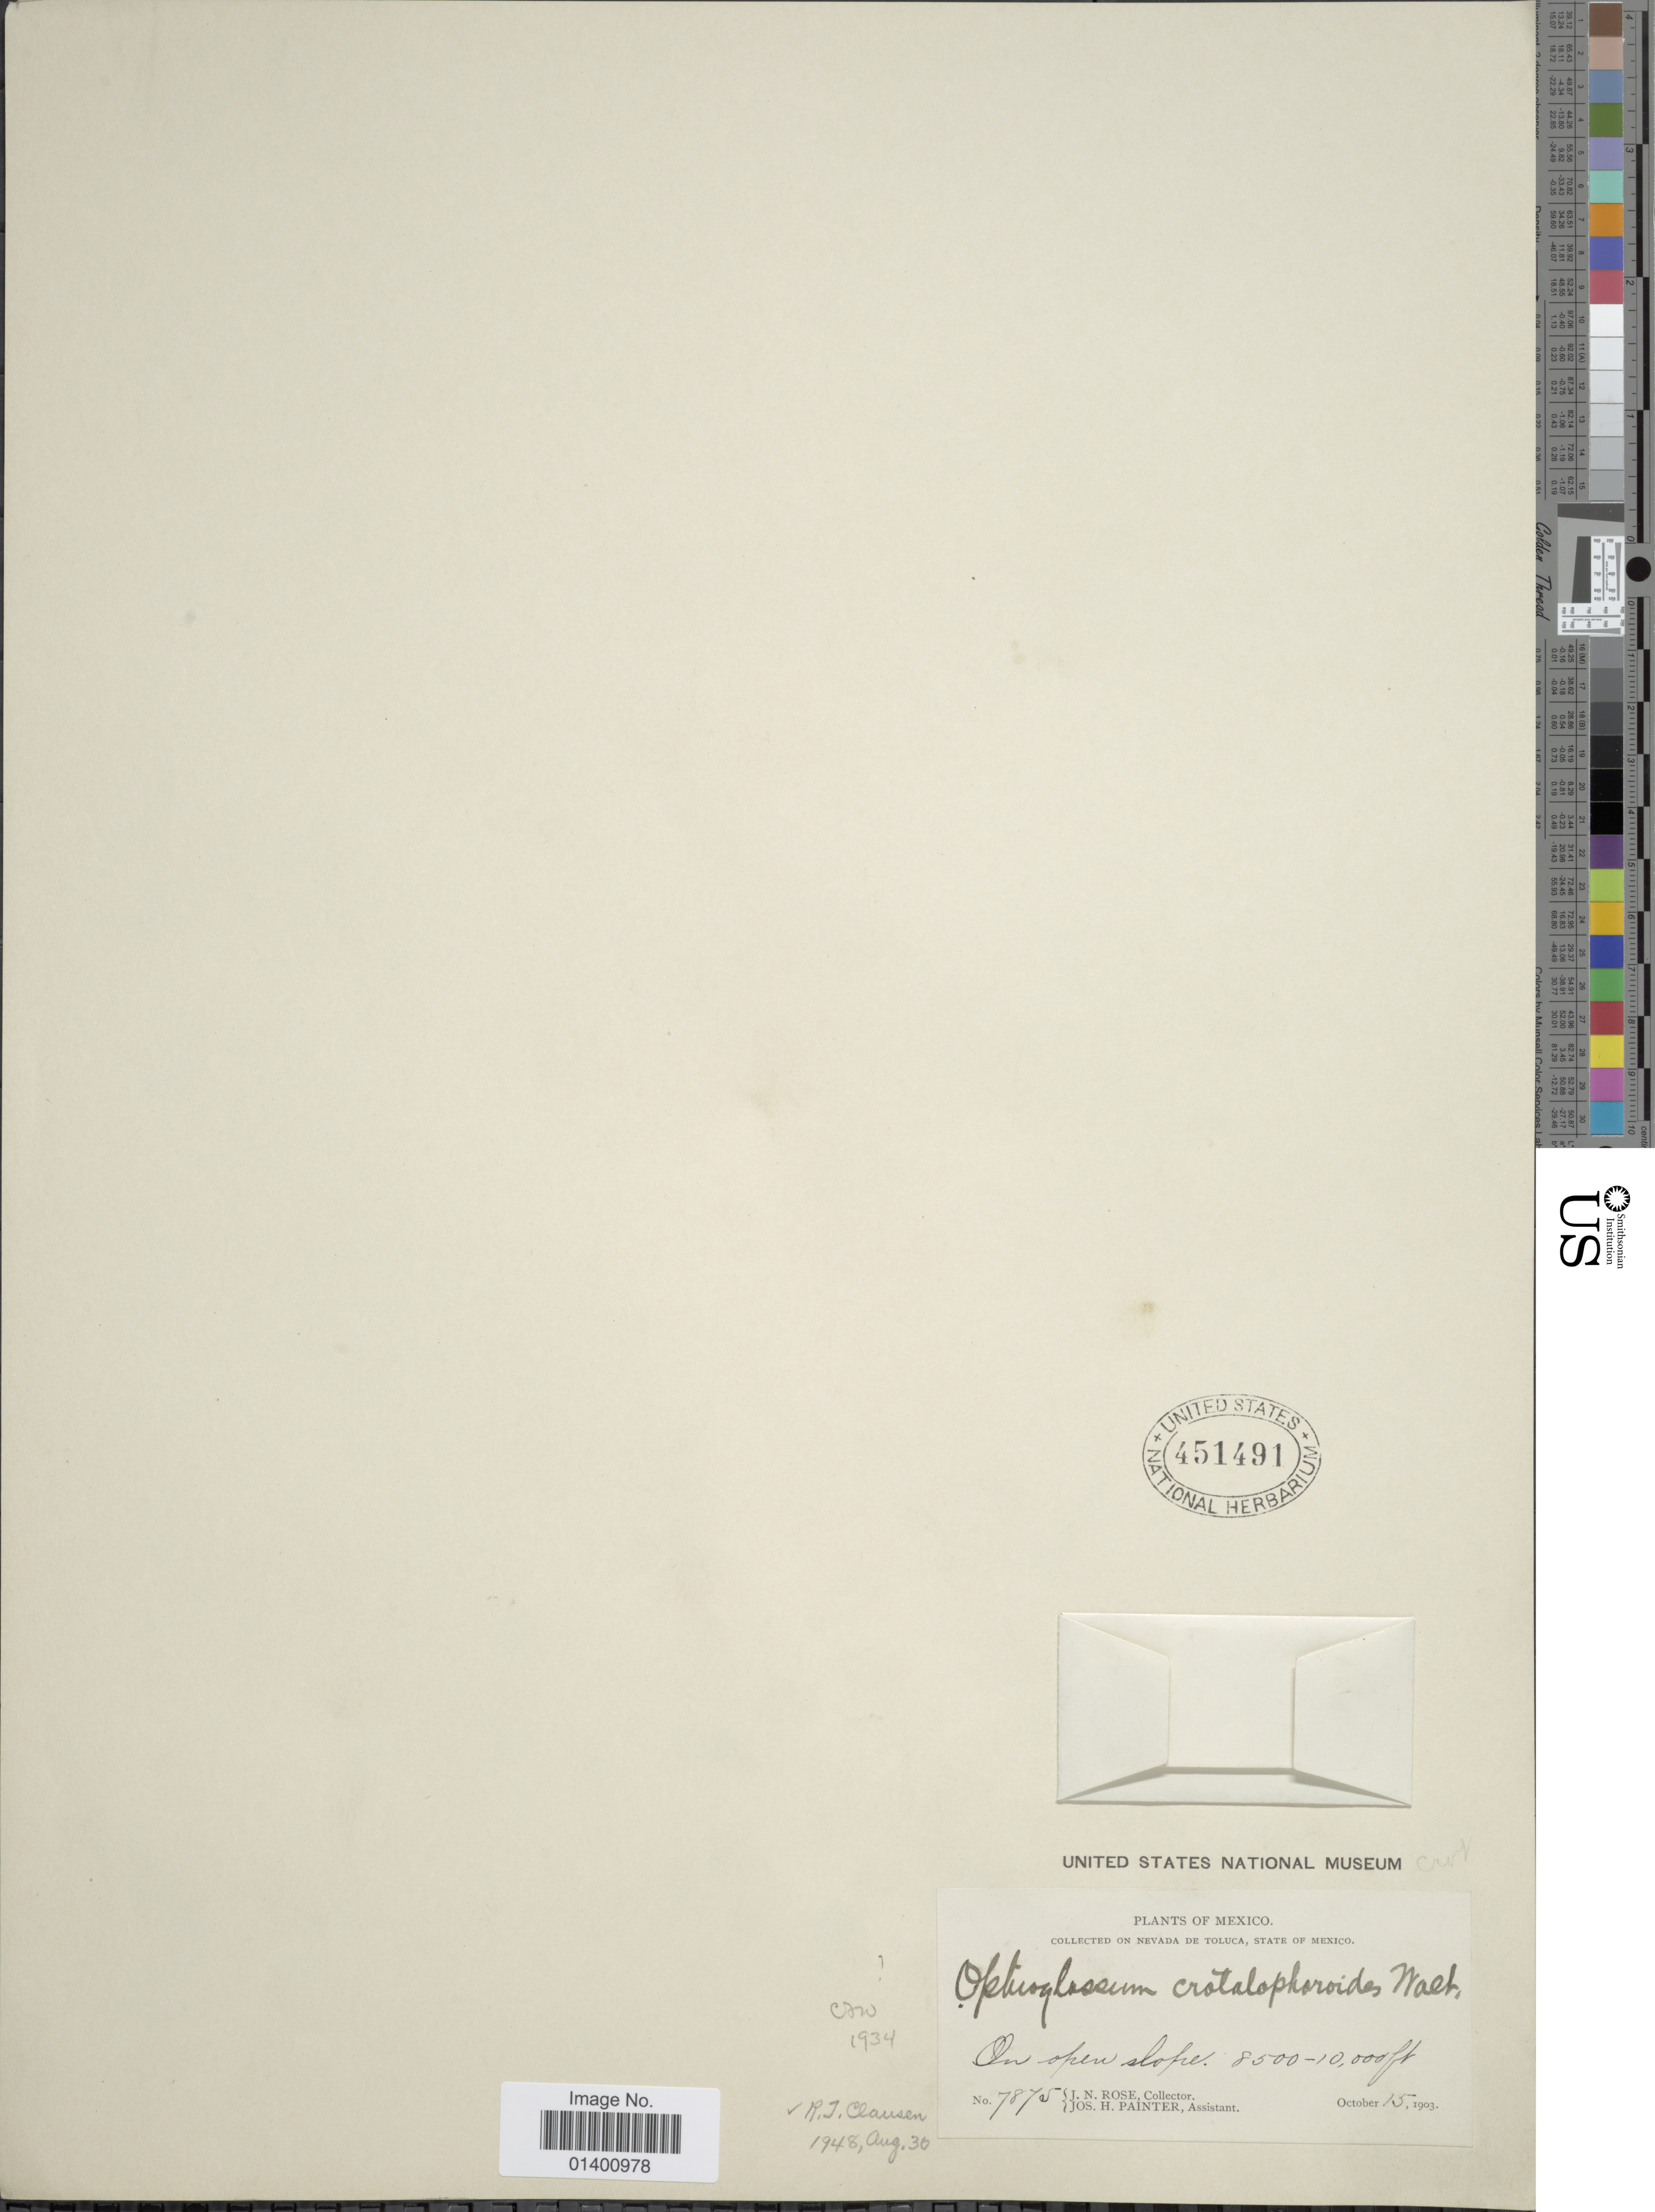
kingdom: Plantae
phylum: Tracheophyta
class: Polypodiopsida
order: Ophioglossales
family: Ophioglossaceae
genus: Ophioglossum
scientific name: Ophioglossum crotalophoroides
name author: Walter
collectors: J. N. Rose & J. H. Painter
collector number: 7875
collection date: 1903-10-15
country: Mexico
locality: Nevada de Toluca, state of Mexico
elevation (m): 2591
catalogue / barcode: US 451491